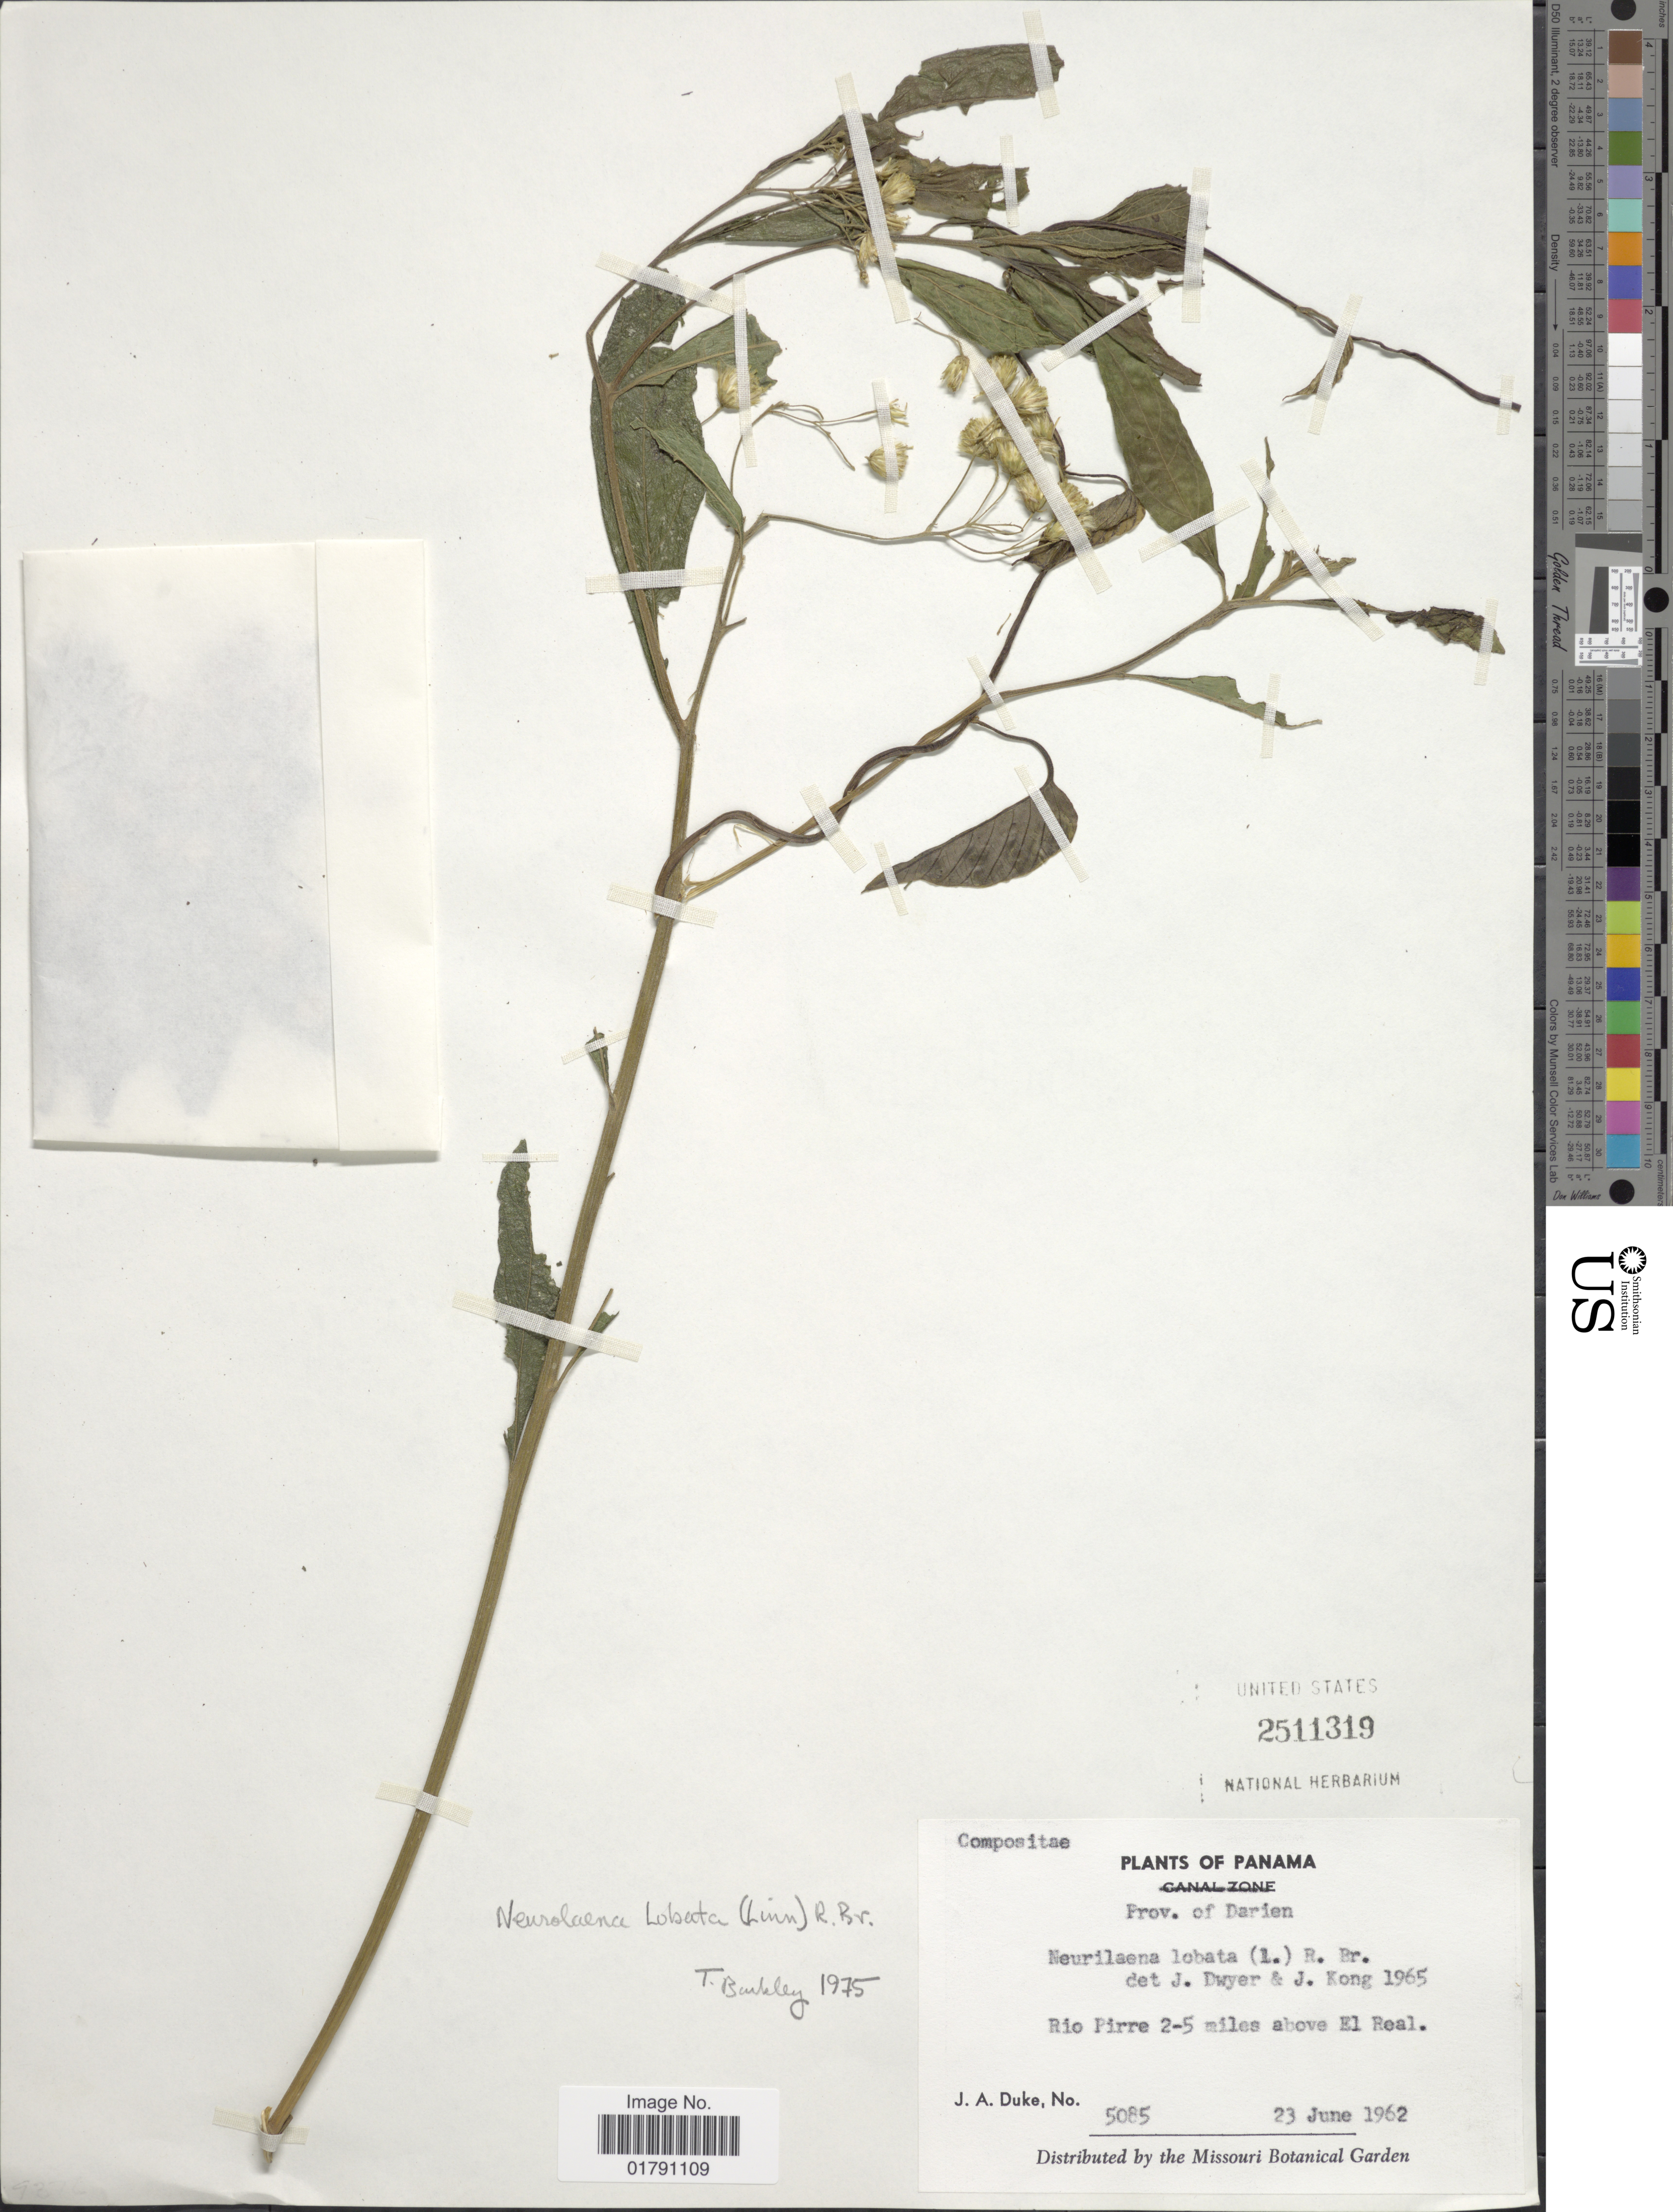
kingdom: Plantae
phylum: Tracheophyta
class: Magnoliopsida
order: Asterales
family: Asteraceae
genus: Neurolaena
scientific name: Neurolaena lobata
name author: (L.) R. Br. ex Cass.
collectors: J. A. Duke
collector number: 5085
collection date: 1962-06-23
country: Panama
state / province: Darién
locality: Rio Pirre 2-5 miles above El Real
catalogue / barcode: US 2511319